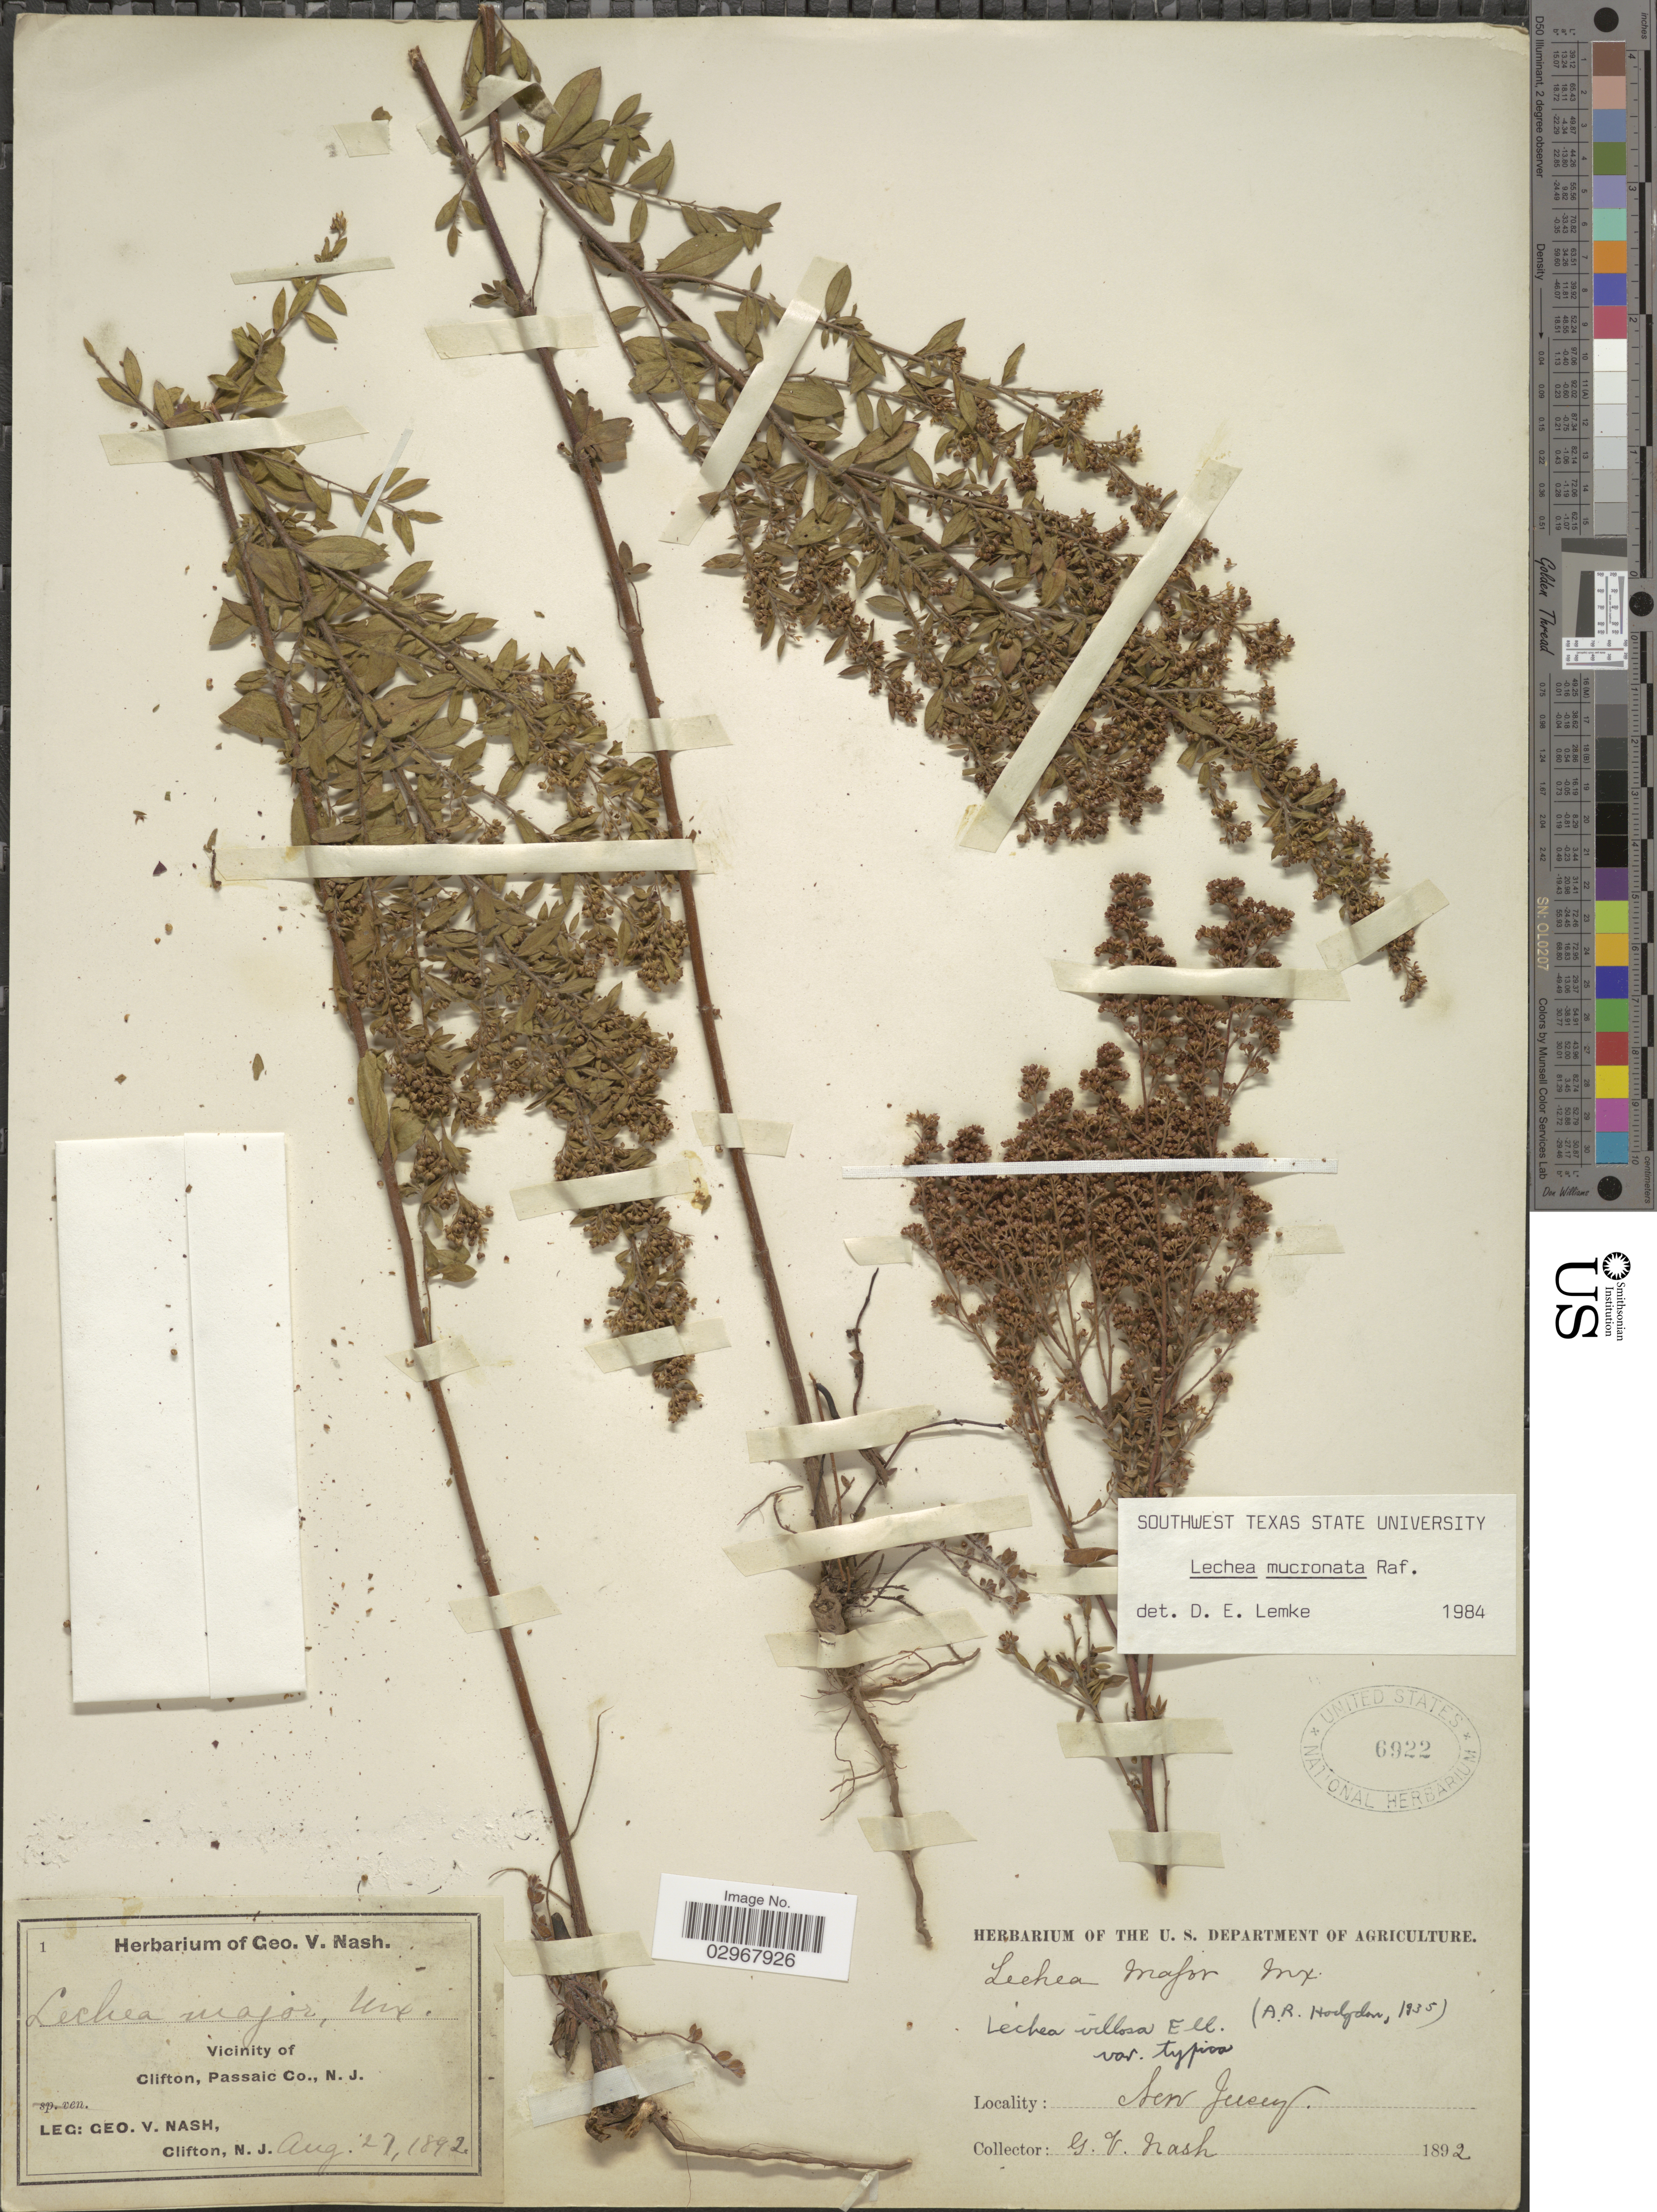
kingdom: Plantae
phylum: Tracheophyta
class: Magnoliopsida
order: Malvales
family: Cistaceae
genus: Lechea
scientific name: Lechea mucronata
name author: Raf.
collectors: G. V. Nash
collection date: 1892-08-27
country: United States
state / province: New Jersey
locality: Vicinity of Clifton, Passaic Co.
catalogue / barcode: US 6922